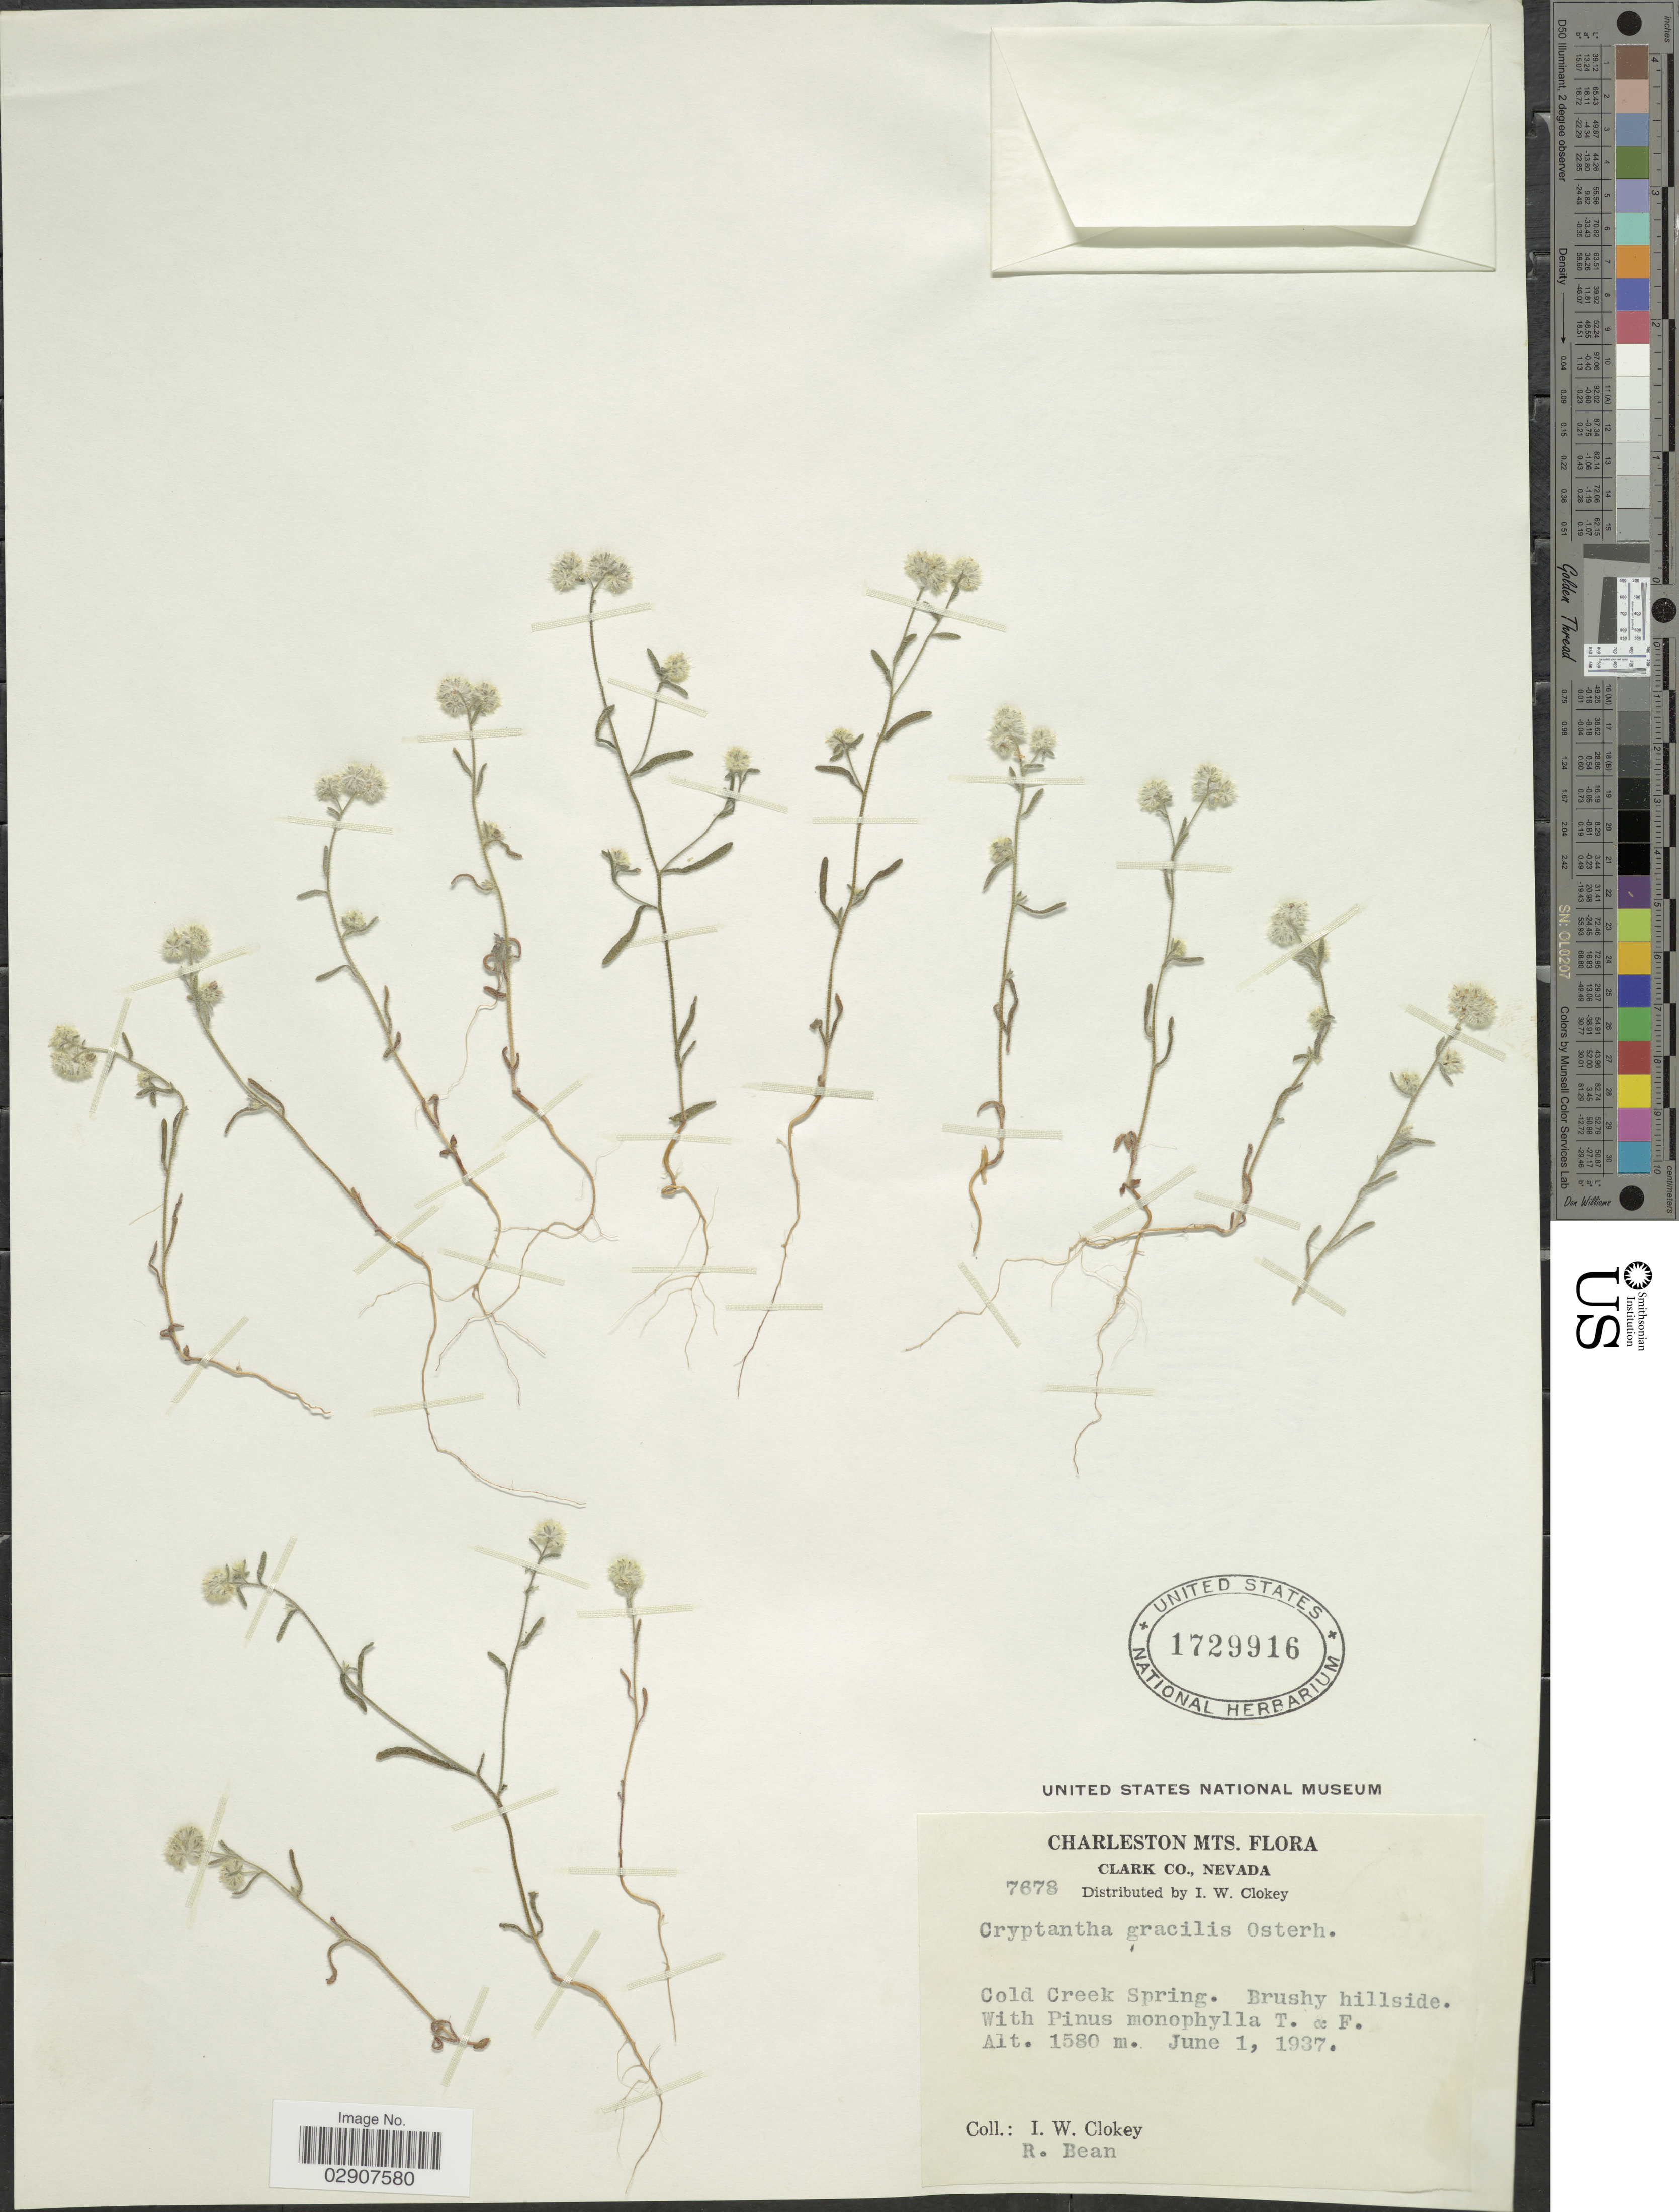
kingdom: Plantae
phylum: Tracheophyta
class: Magnoliopsida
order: Boraginales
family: Boraginaceae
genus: Cryptantha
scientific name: Cryptantha gracilis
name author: Osterh.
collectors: I. W. Clokey & R. Bean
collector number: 7678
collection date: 1937-06-01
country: United States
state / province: Nevada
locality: Charleston Mts., Clark Co., Cold Creek Spring.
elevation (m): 1580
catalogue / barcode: US 1729916